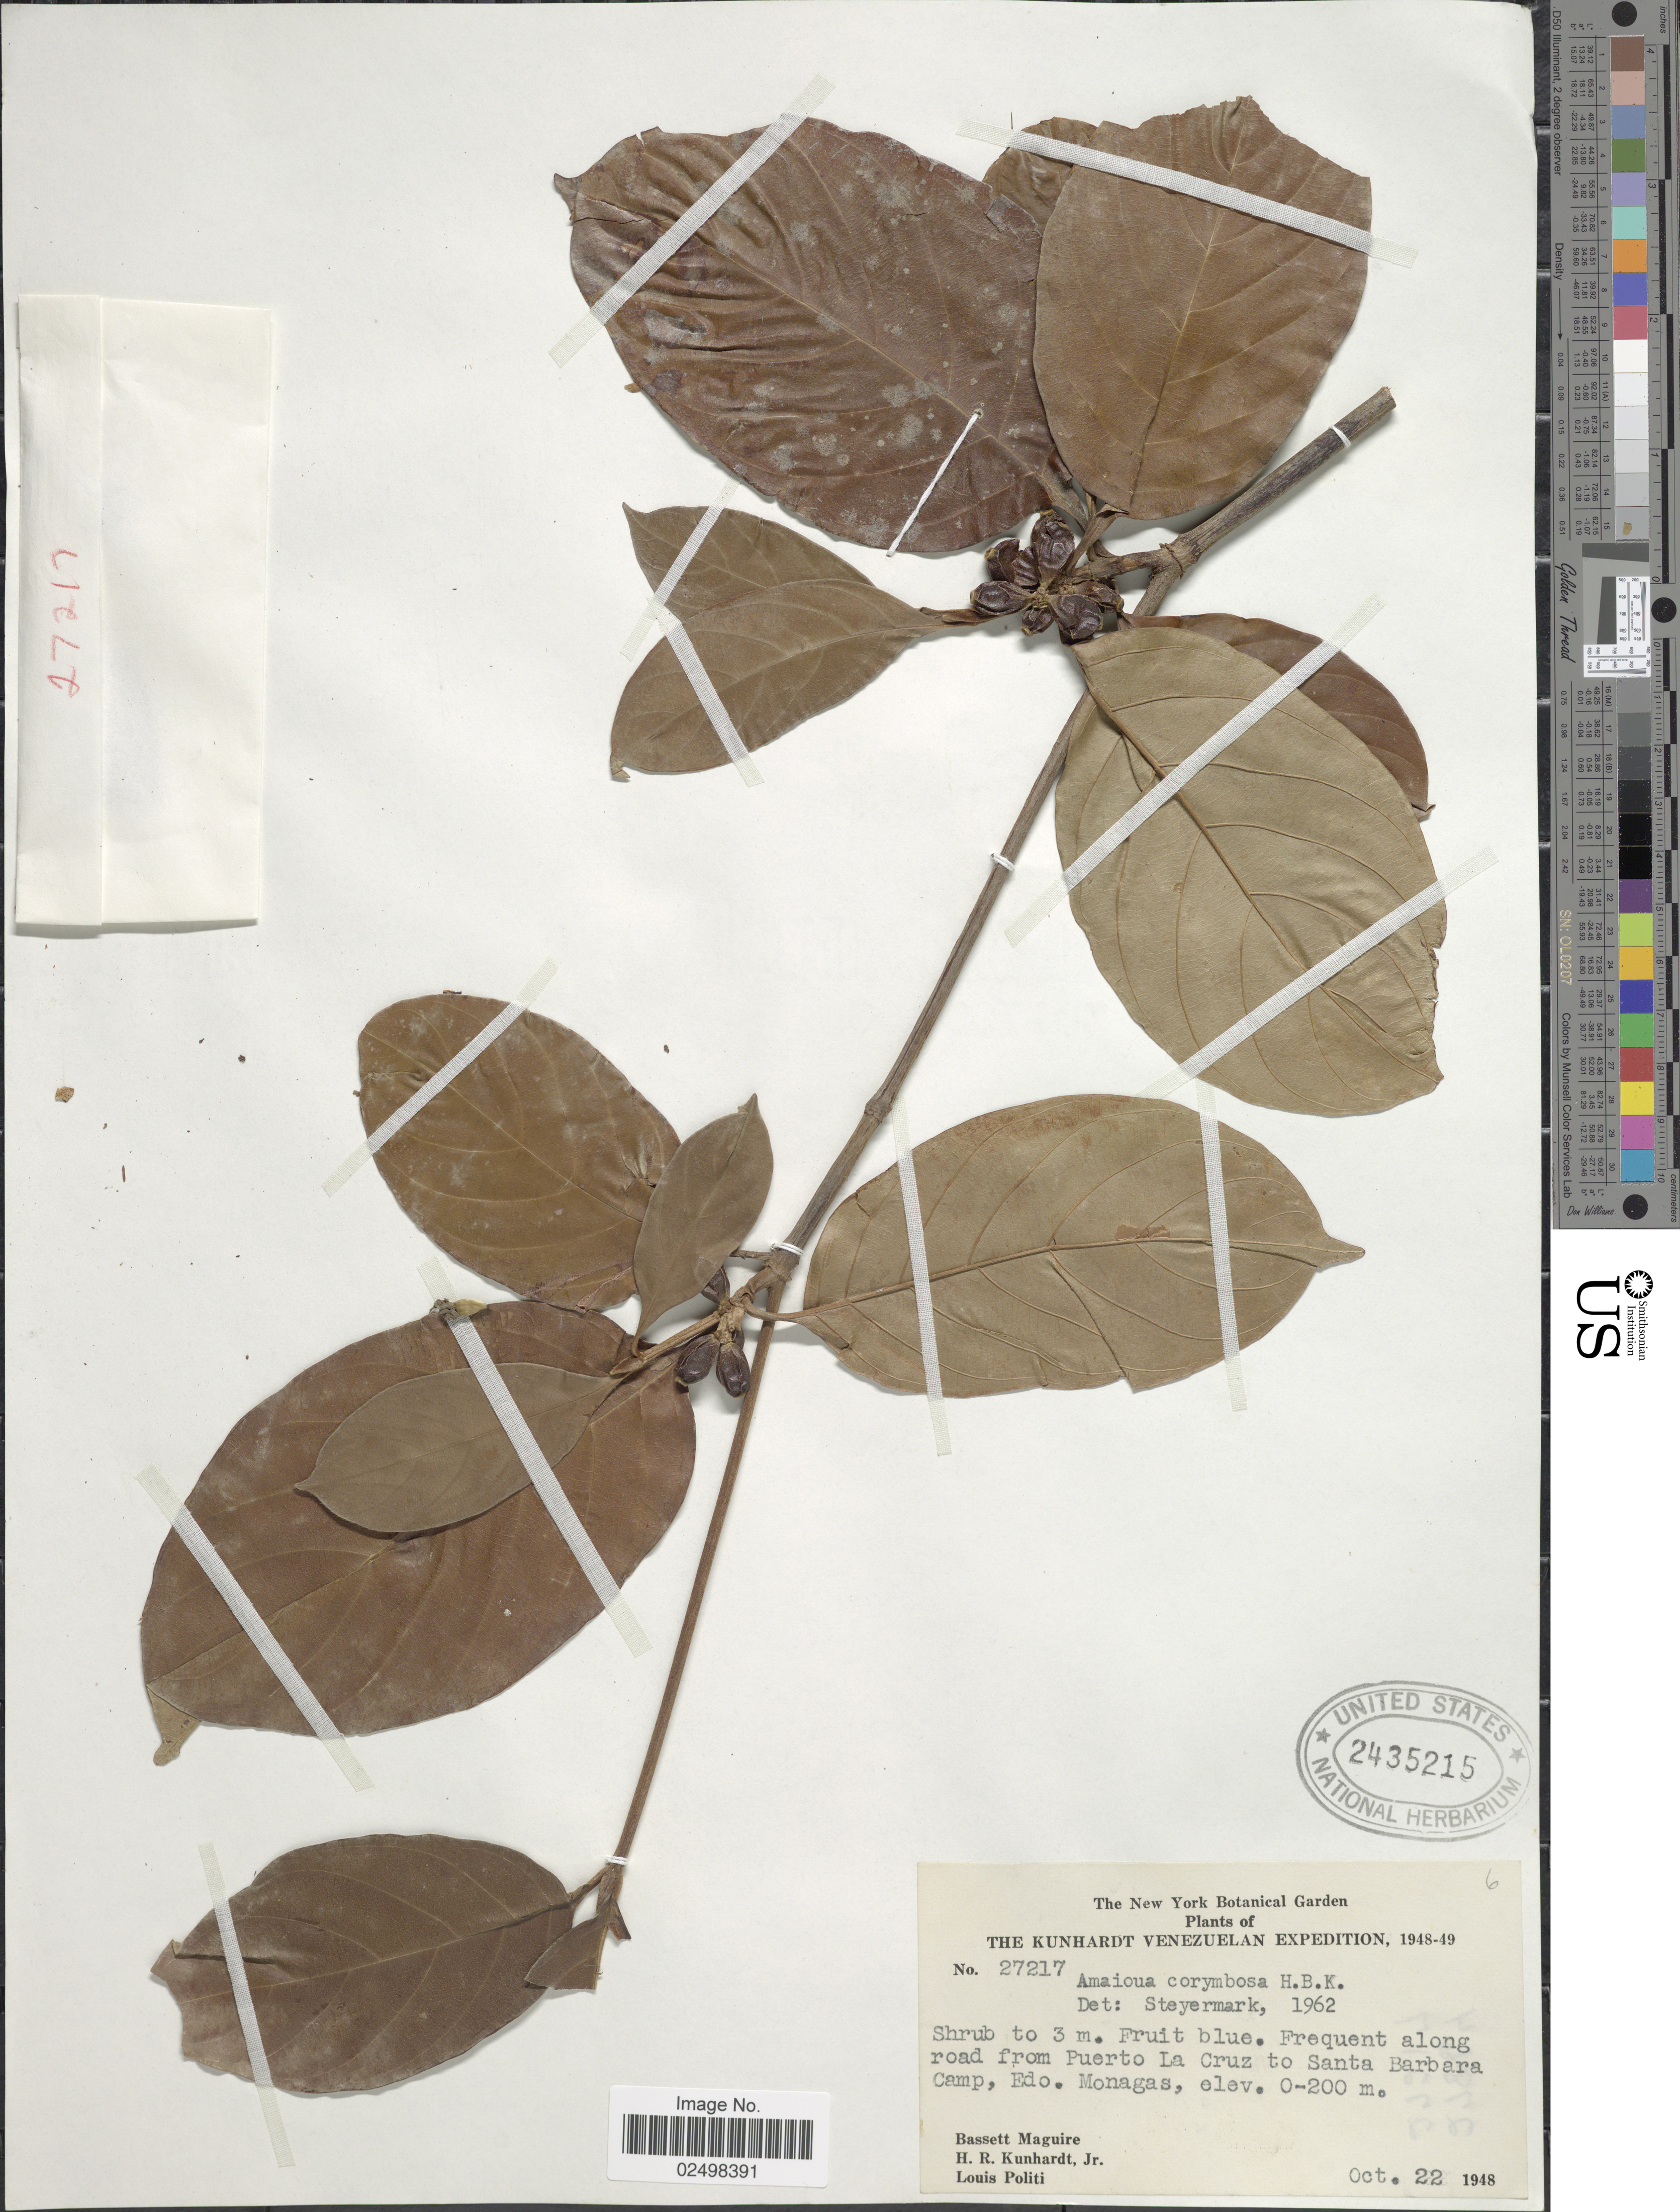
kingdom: Plantae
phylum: Tracheophyta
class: Magnoliopsida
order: Gentianales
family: Rubiaceae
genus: Amaioua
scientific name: Amaioua corymbosa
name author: Kunth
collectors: B. Maguire, H. Kunhardt & L. Politi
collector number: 27217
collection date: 1948-10-22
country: Venezuela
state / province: Monagas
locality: Along road from Puerto La Cruz to Santa Barbara Camp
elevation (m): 0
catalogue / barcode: US 2435212